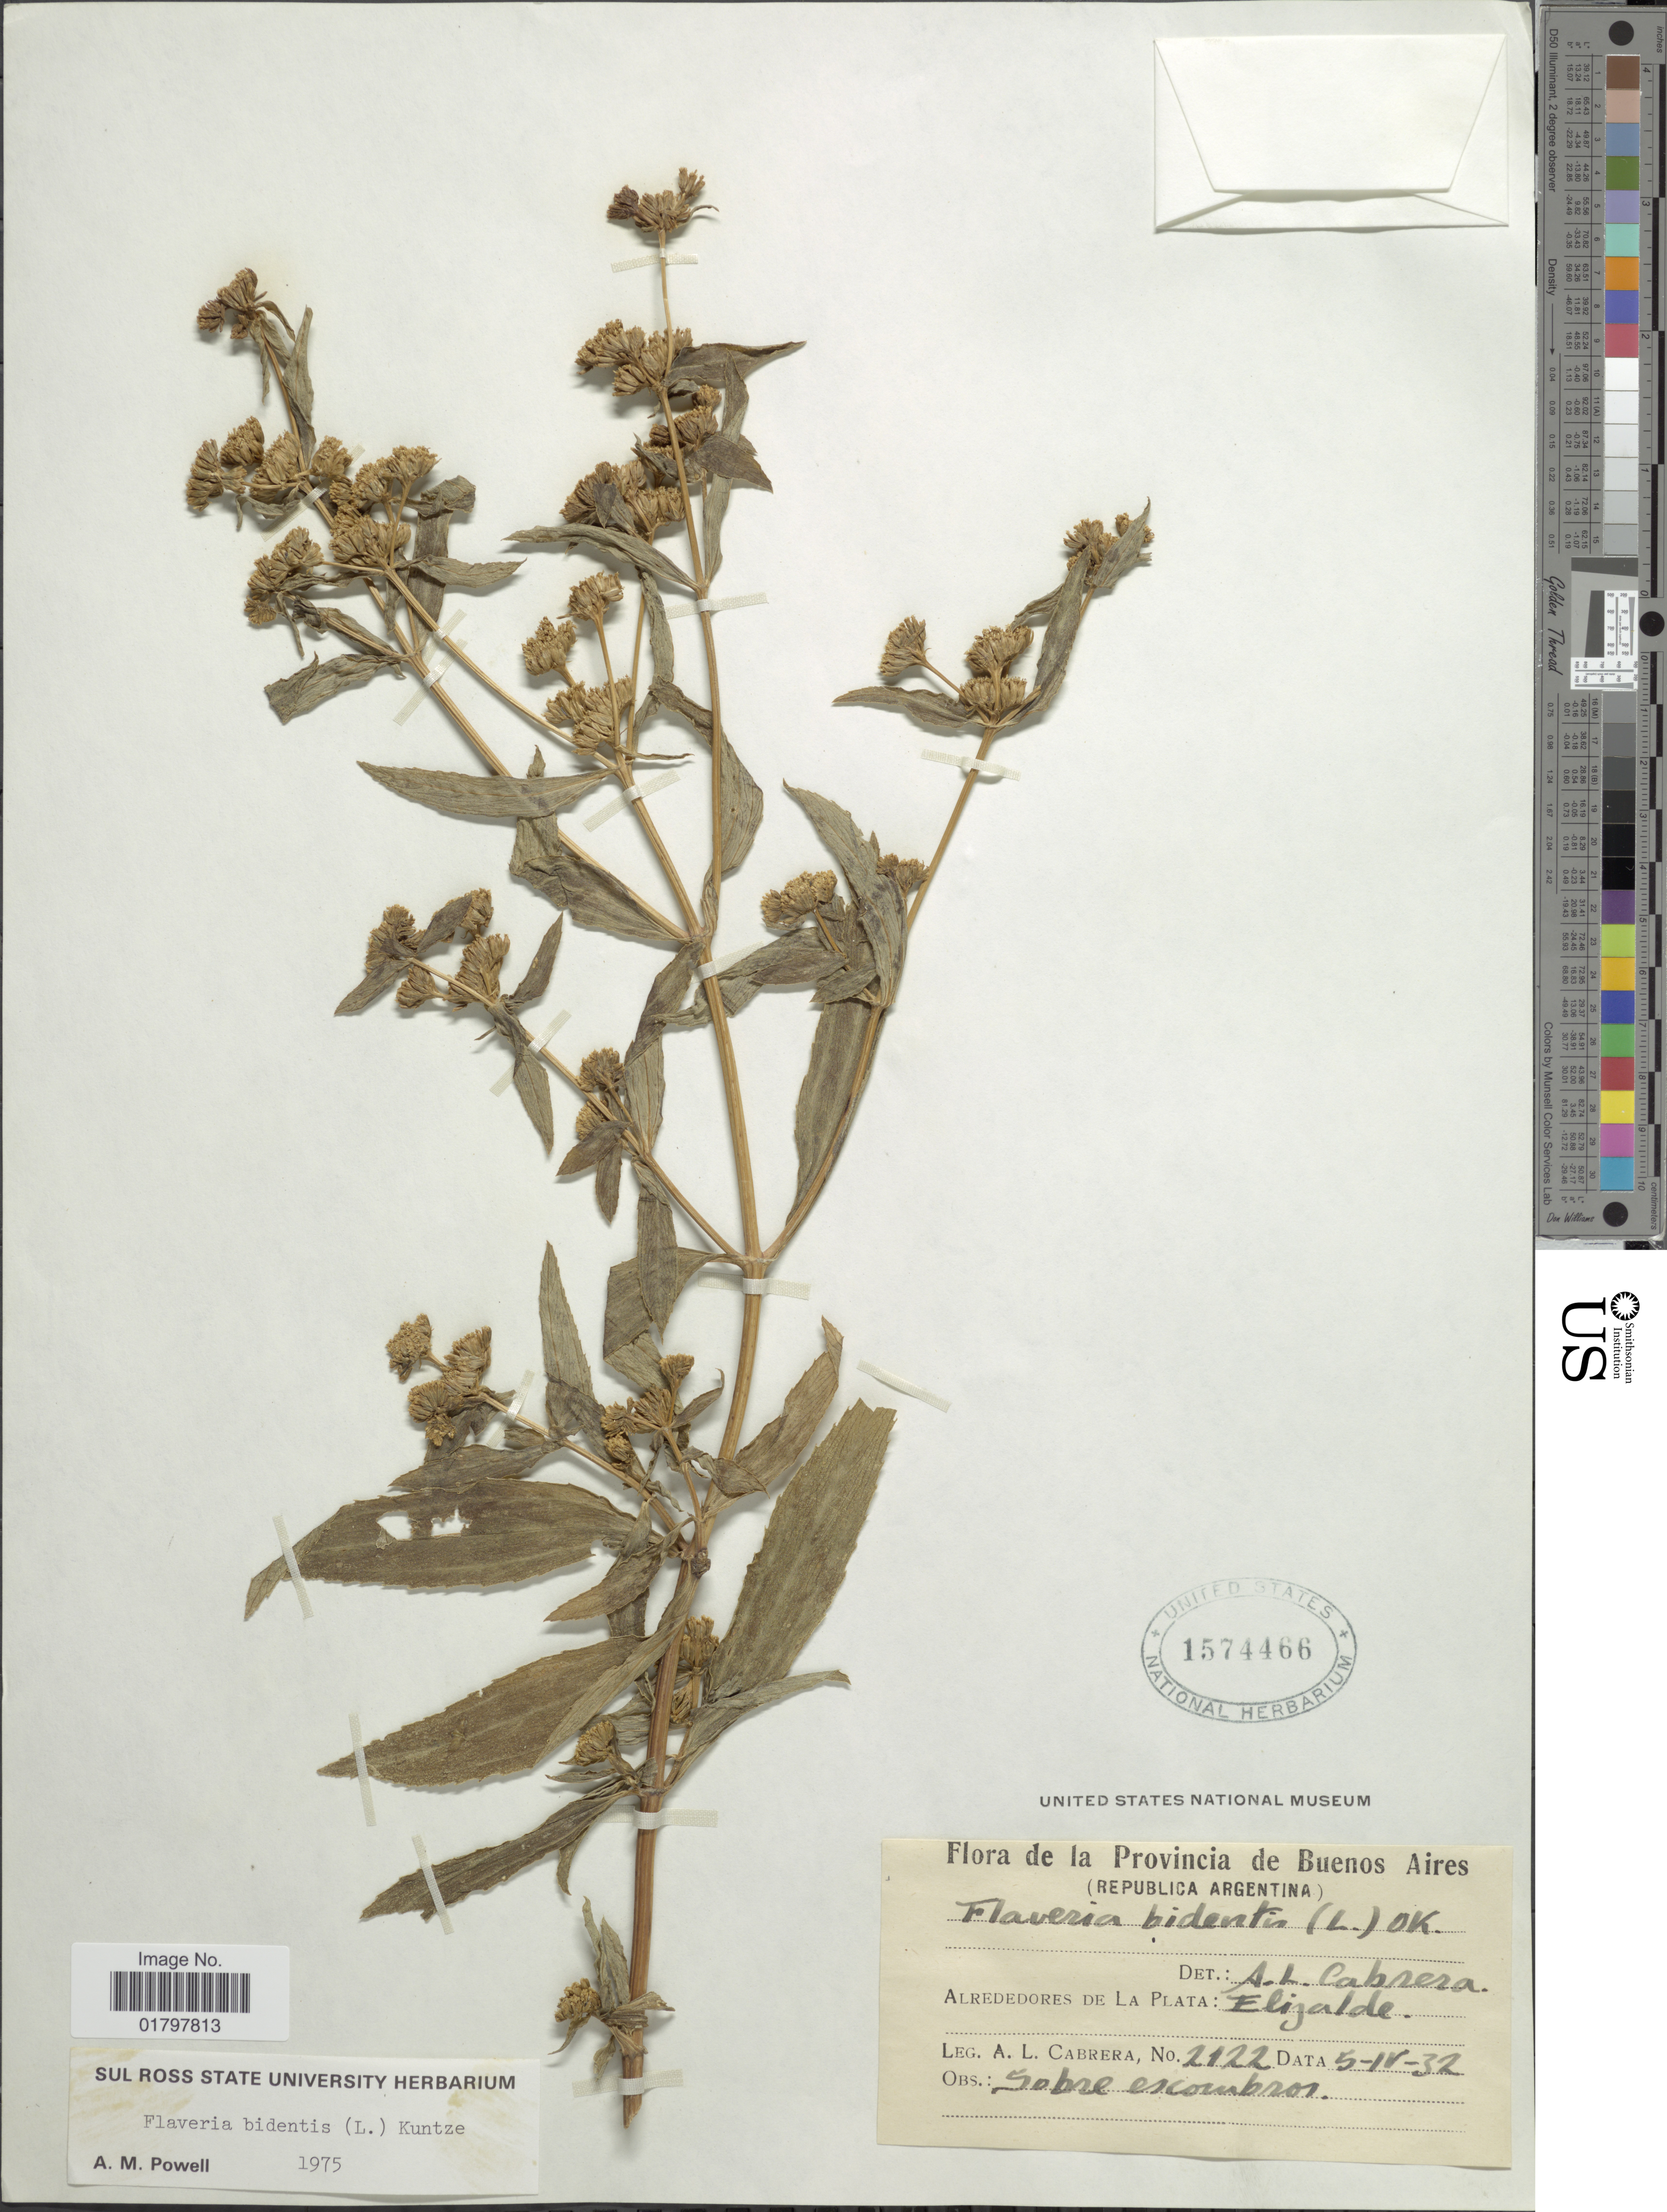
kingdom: Plantae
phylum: Tracheophyta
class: Magnoliopsida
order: Asterales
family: Asteraceae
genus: Flaveria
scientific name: Flaveria bidentis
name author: (L.) Kuntze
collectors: A. L. Cabrera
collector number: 2122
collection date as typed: Transcribed d/m/y: 5/4/32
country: Argentina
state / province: Buenos Aires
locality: De la Provincia de Buenos Aires. (Republica Argentina). Alrededores de la Plata: Elizalde.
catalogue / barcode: US 1574466